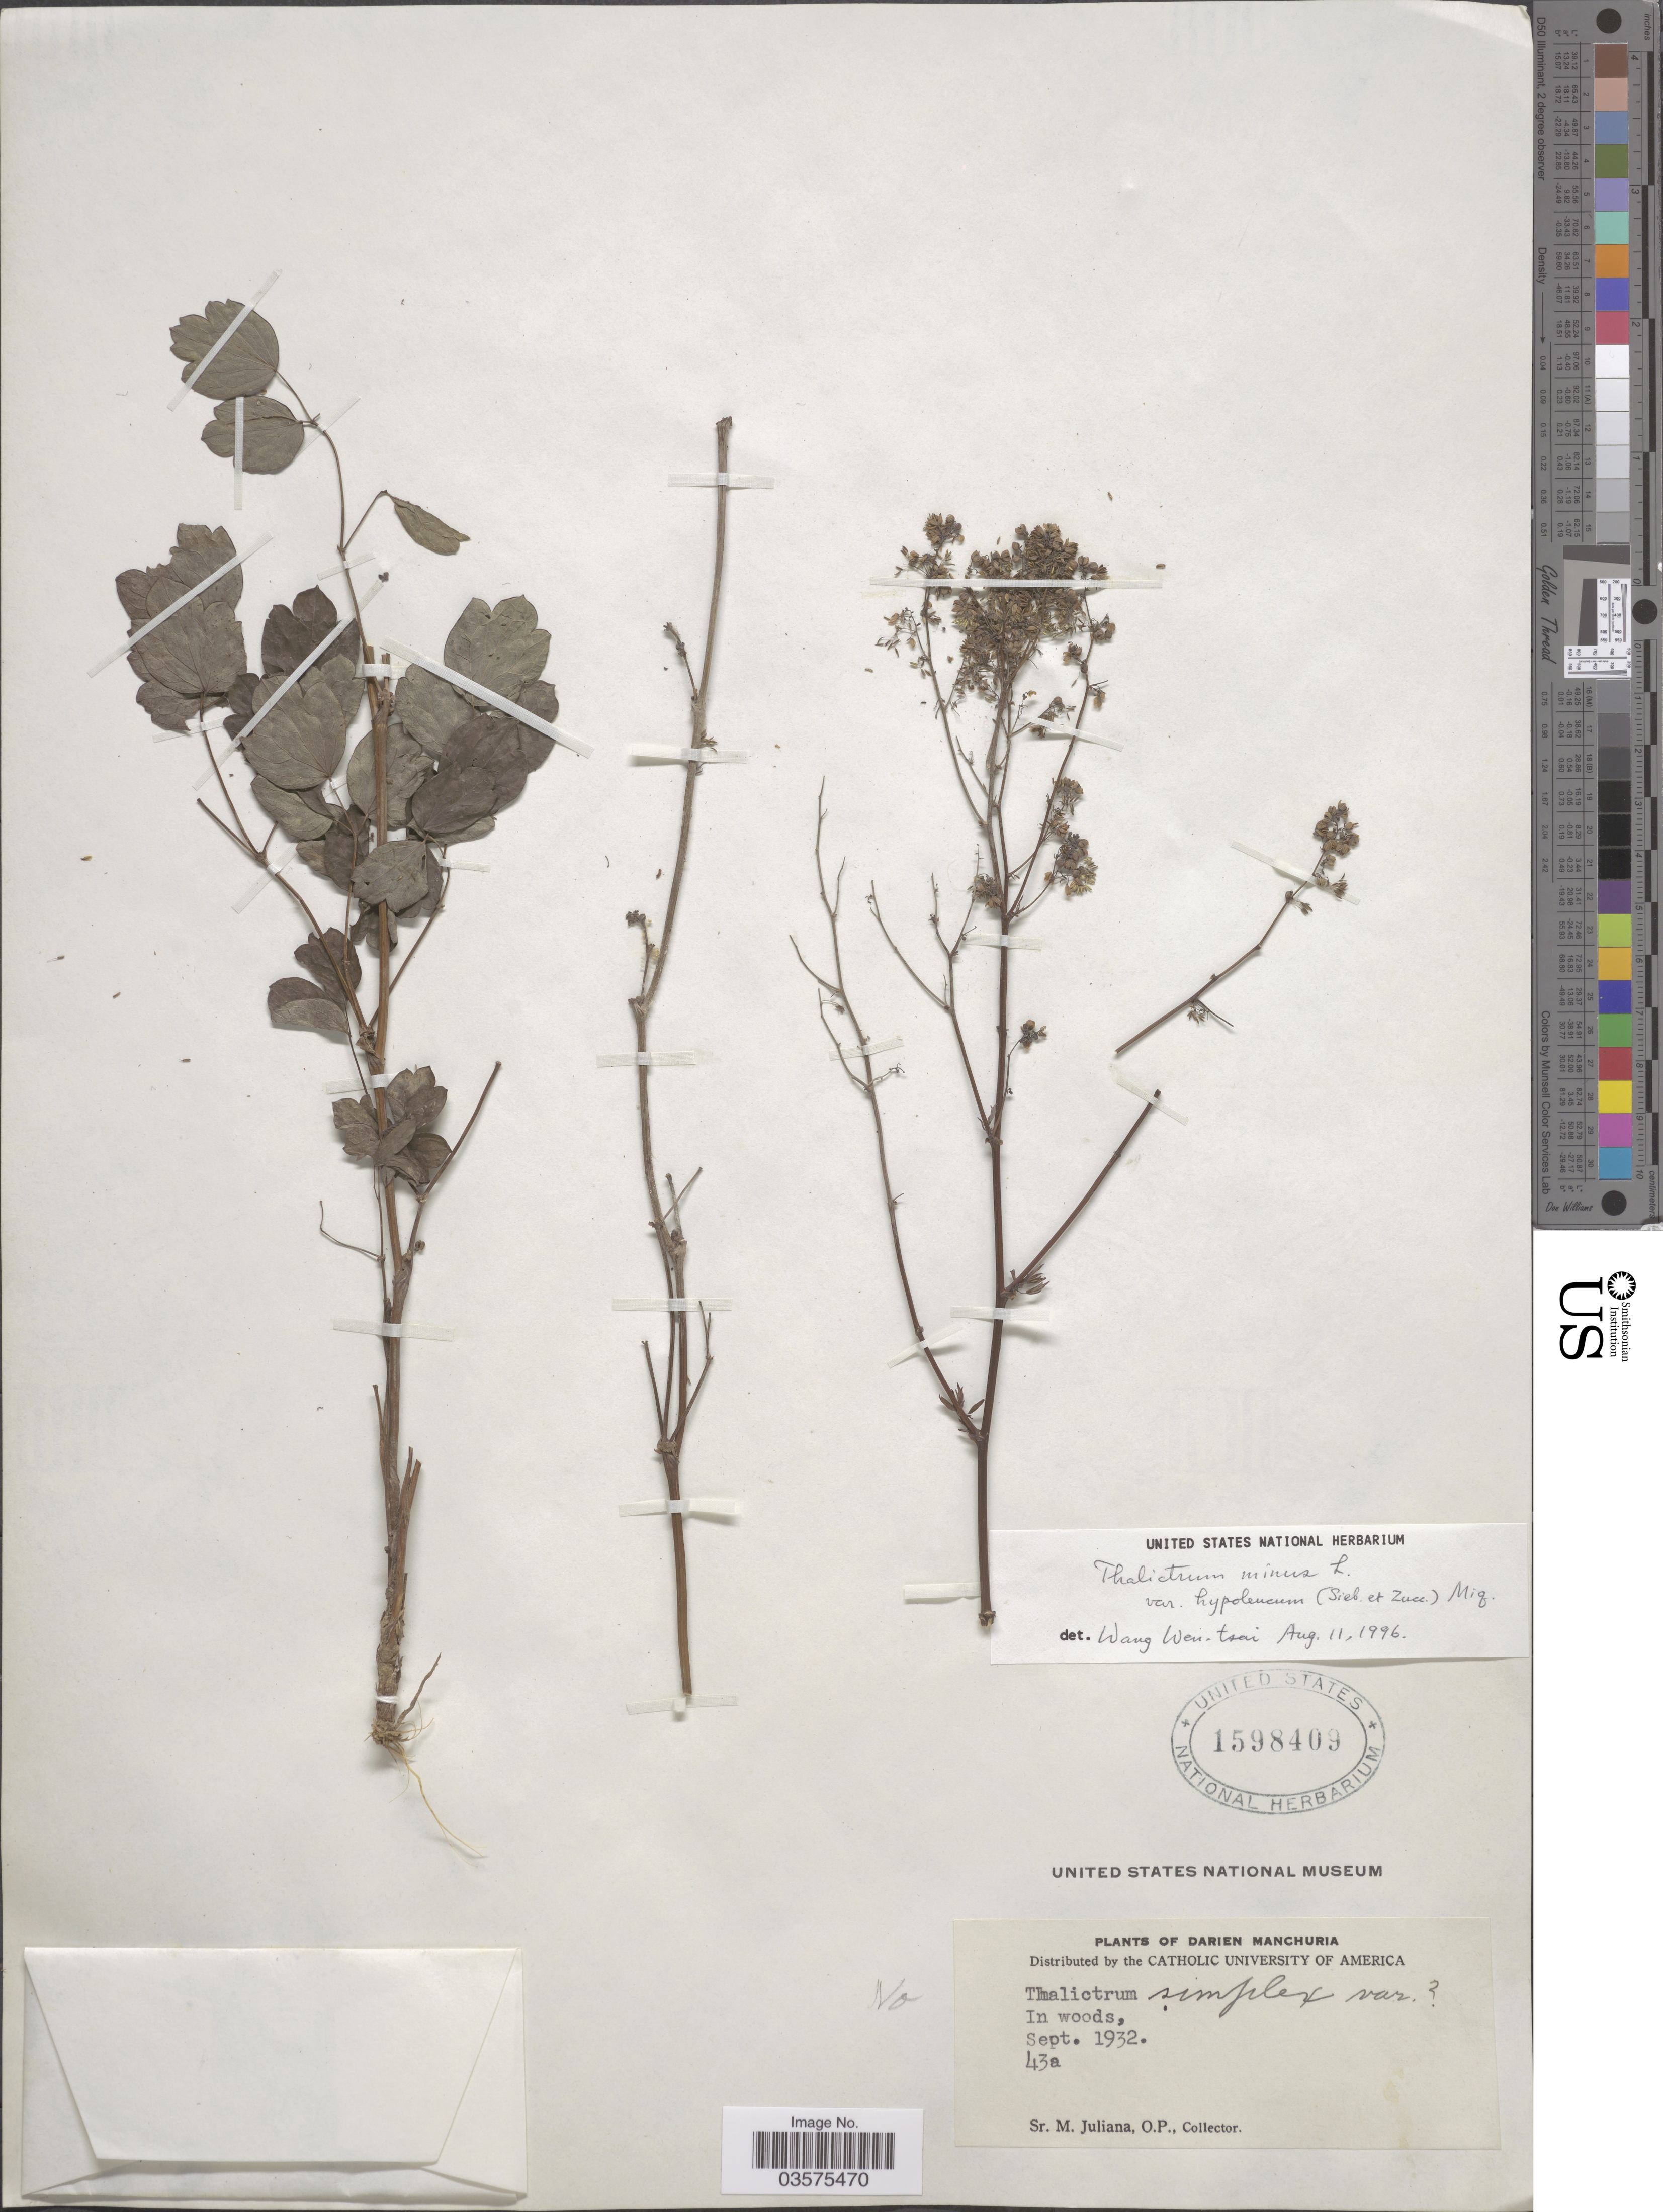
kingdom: Plantae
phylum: Tracheophyta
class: Magnoliopsida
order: Ranunculales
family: Ranunculaceae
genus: Thalictrum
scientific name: Thalictrum minus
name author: L.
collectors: Marie Juliana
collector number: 43a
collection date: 1932-09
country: China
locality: Darien Manchuria.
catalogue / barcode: US 1598409